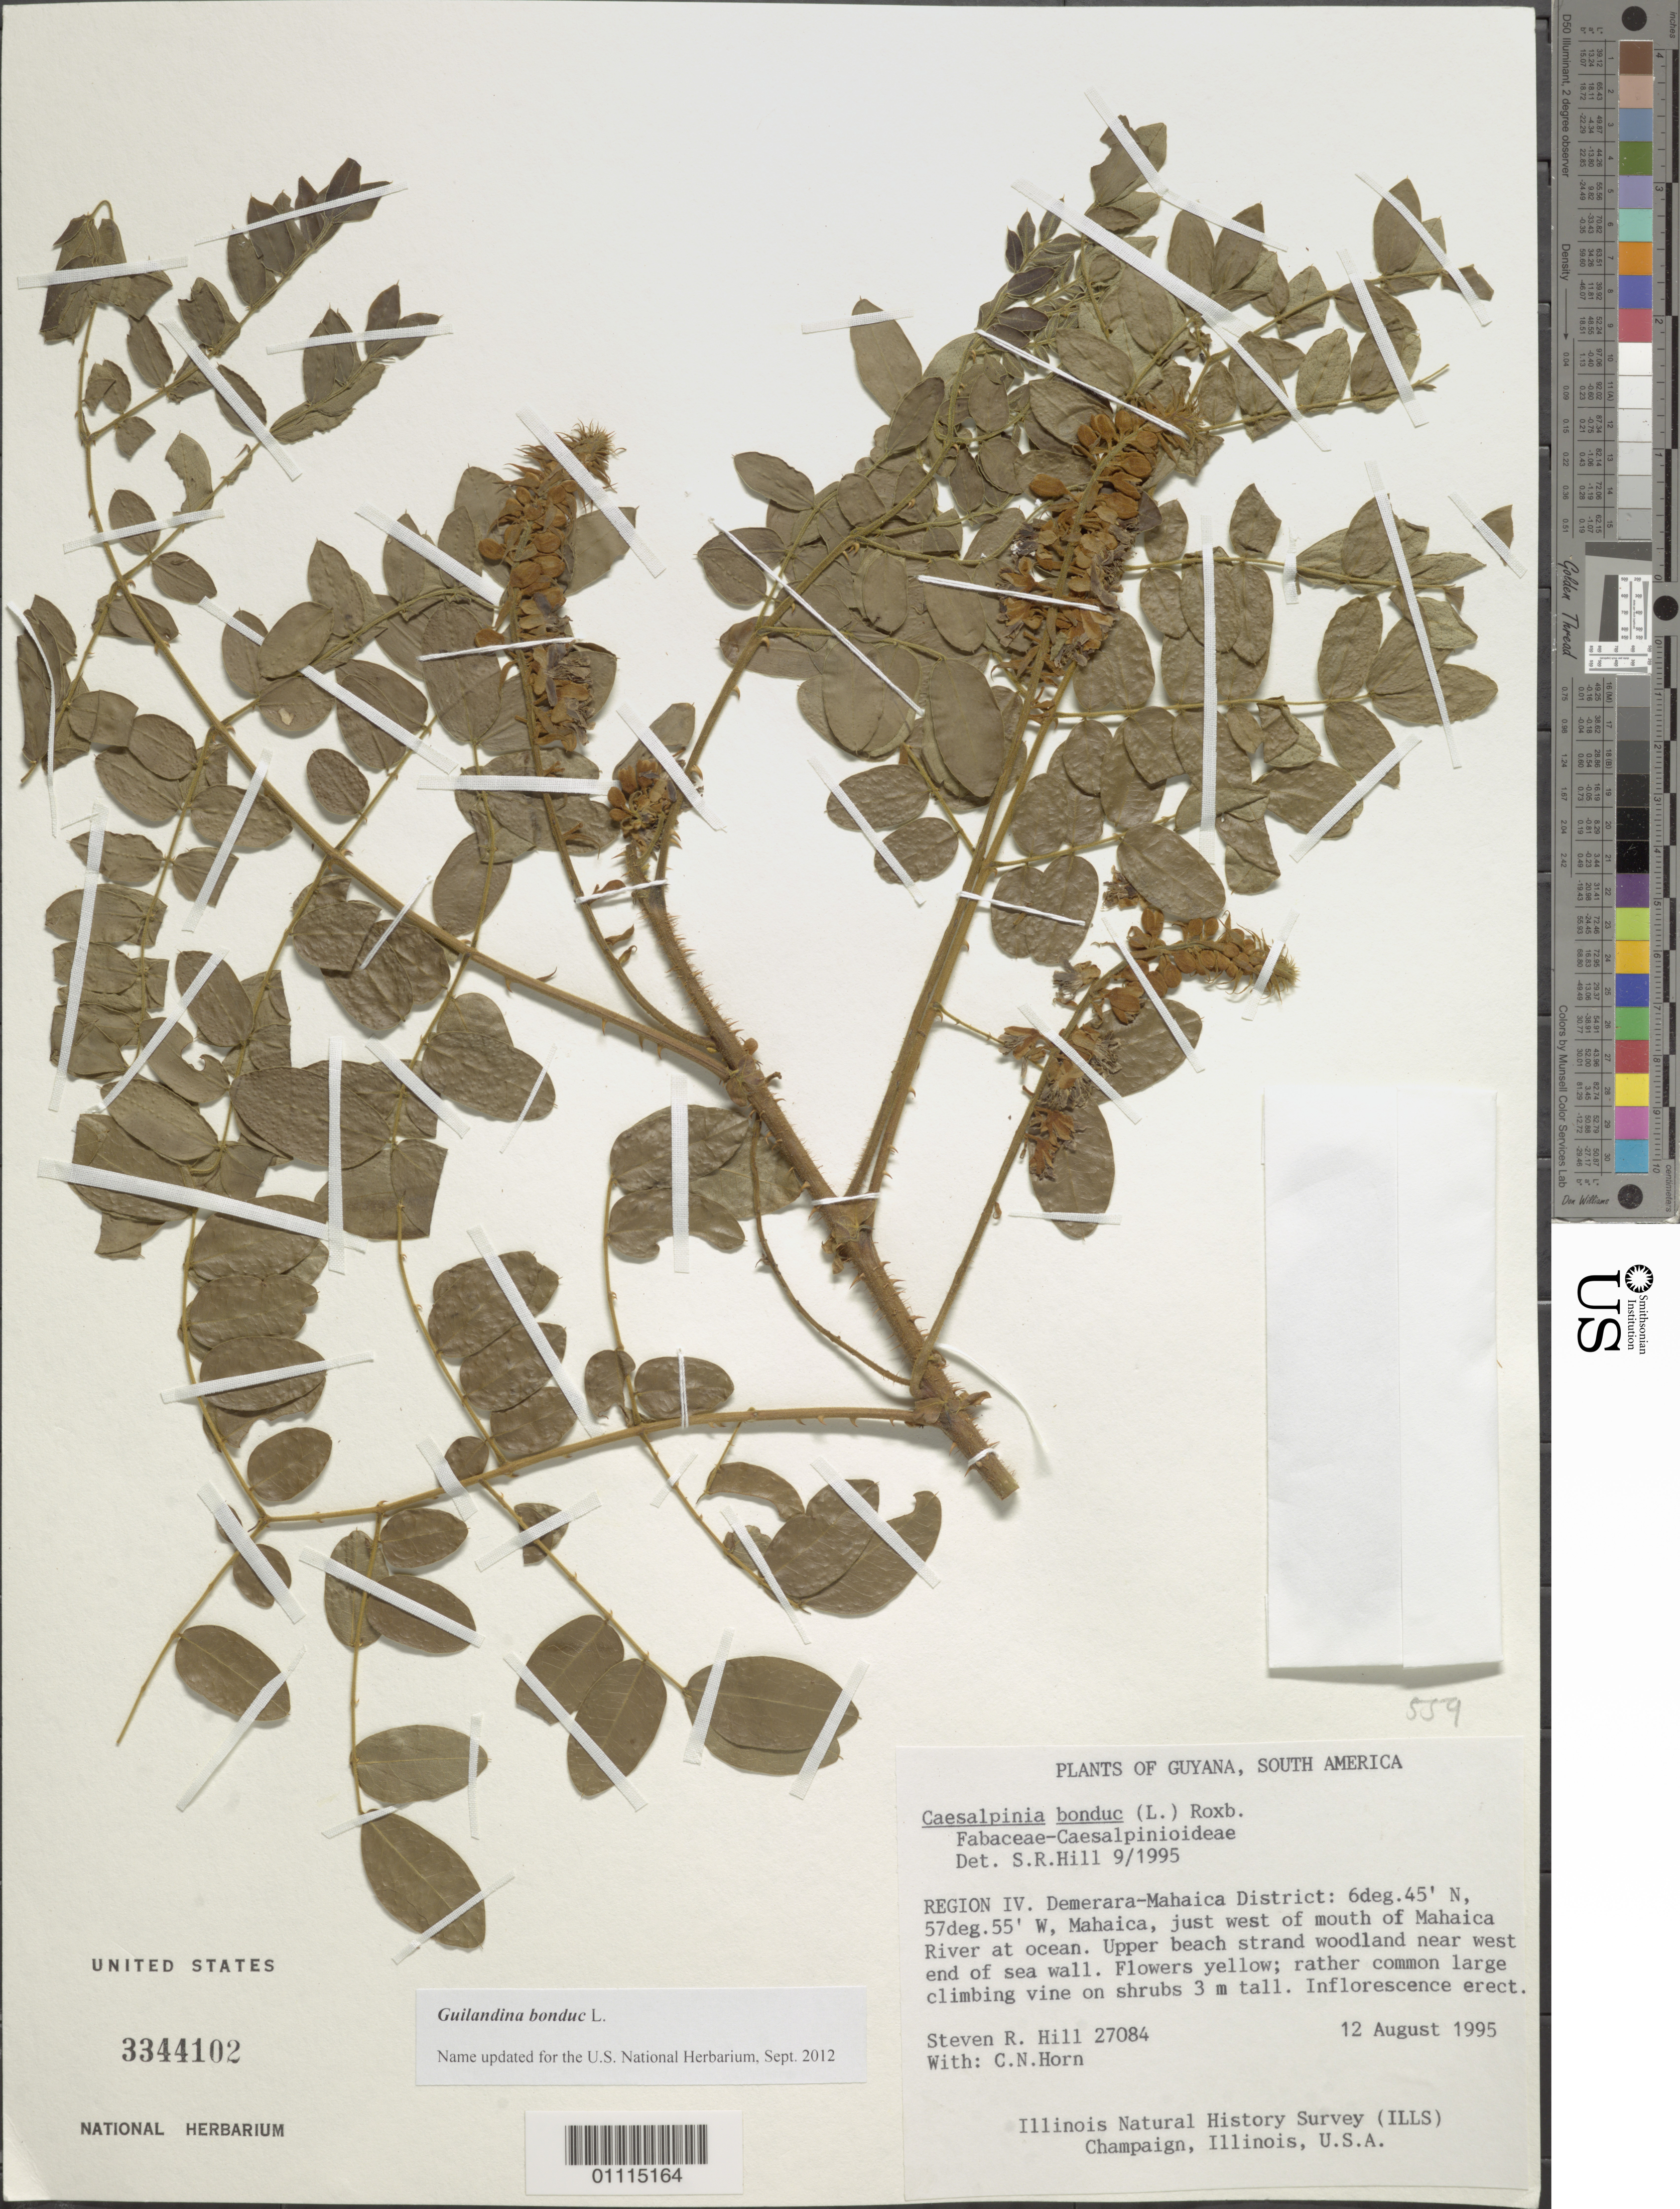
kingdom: Plantae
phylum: Tracheophyta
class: Magnoliopsida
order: Fabales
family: Fabaceae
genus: Guilandina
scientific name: Guilandina bonduc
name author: L.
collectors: S. R. Hill & C. N. Horn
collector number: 27084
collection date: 1995-08-12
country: Guyana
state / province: Demerara-Mahaica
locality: Mahaica, just W of mouth of Mahaica River at ocean.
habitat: Upper beach strand woodland near west end of sea wall.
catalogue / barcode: US 3344102